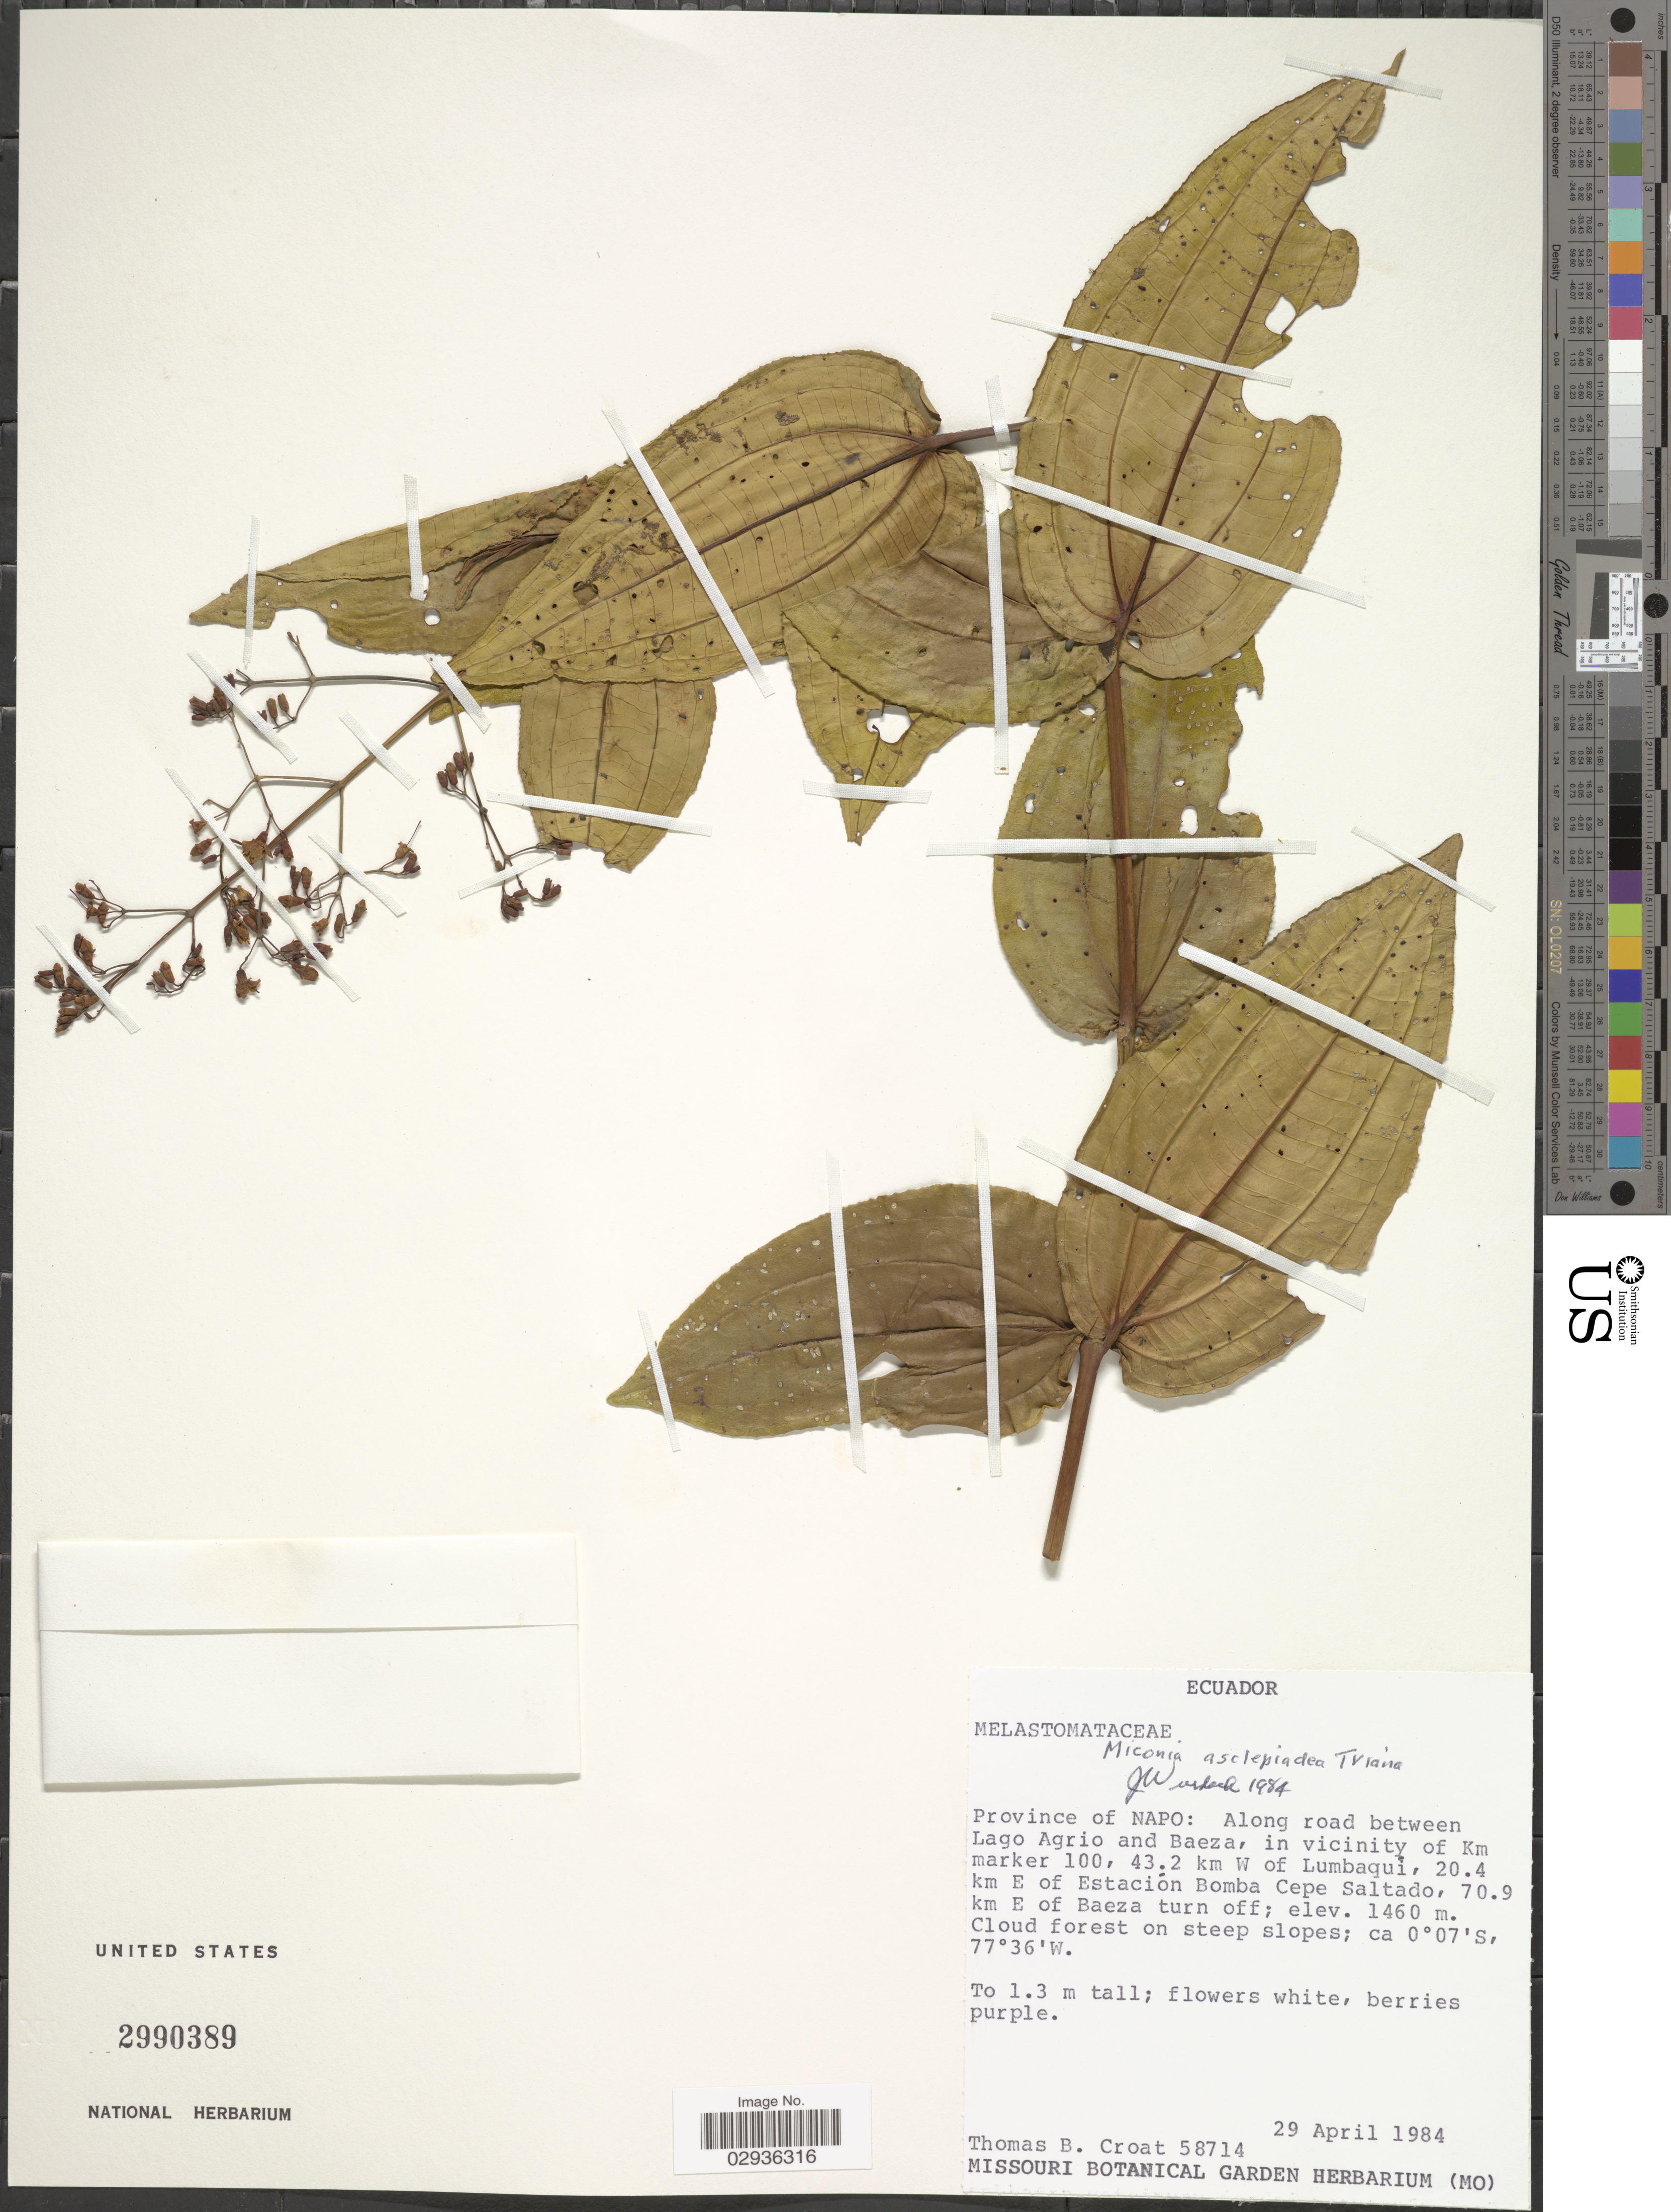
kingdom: Plantae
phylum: Tracheophyta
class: Magnoliopsida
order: Myrtales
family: Melastomataceae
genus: Miconia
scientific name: Miconia asclepiadea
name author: Triana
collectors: T. B. Croat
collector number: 58714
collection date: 1984-04-29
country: Ecuador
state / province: Napo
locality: Along road between Lago Agrio and Baeza, in vicinity of Km marker 100, 43.2 km W of Lumbaquí, 20.4 km E of Estación Bomba Cepe Saltado, 70.9 km E of Baeza turn off.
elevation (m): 1460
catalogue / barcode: US 2990389